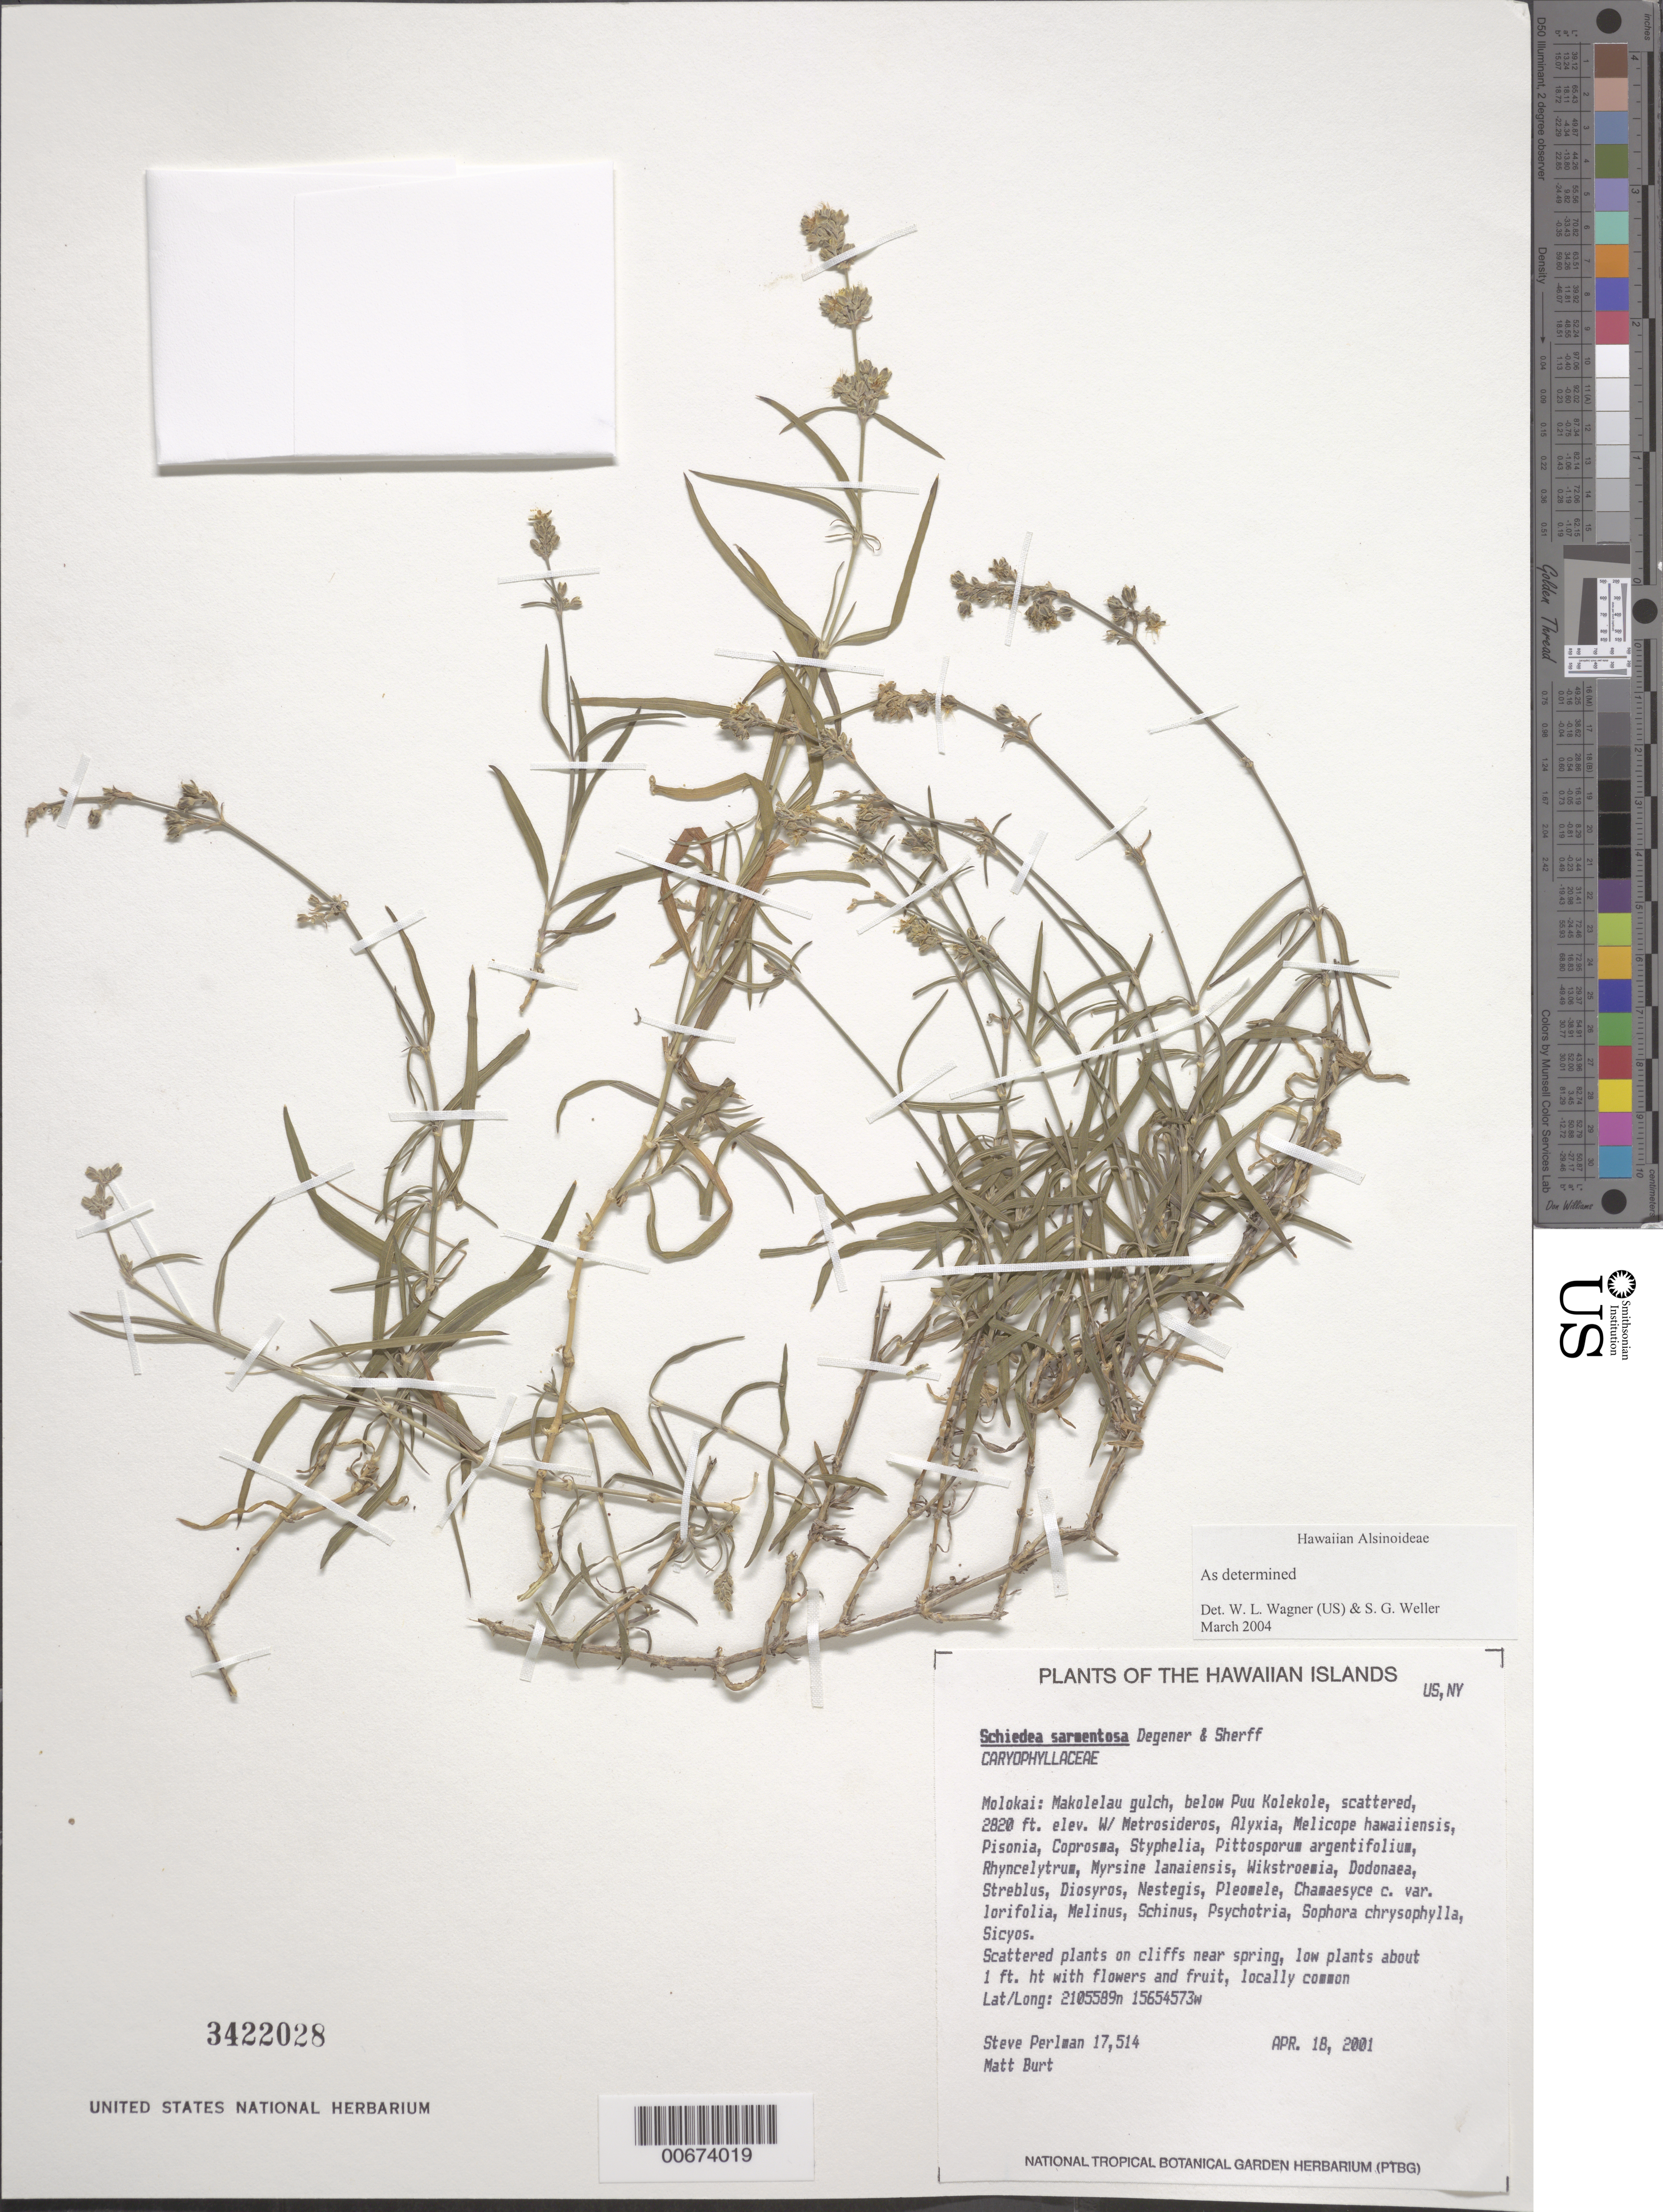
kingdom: Plantae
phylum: Tracheophyta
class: Magnoliopsida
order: Caryophyllales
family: Caryophyllaceae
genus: Schiedea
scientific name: Schiedea sarmentosa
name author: O. Deg. & Sherff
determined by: Wagner, W. L.; Weller, Stephen G.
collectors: S. P. Perlman & M. Burt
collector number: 17514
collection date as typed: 18 Apr 2001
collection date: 2001-04-18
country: United States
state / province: Hawaii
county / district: Maui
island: Moloka'i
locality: Makolelau gulch, below Puu Kolekole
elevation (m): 860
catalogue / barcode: US 3422028